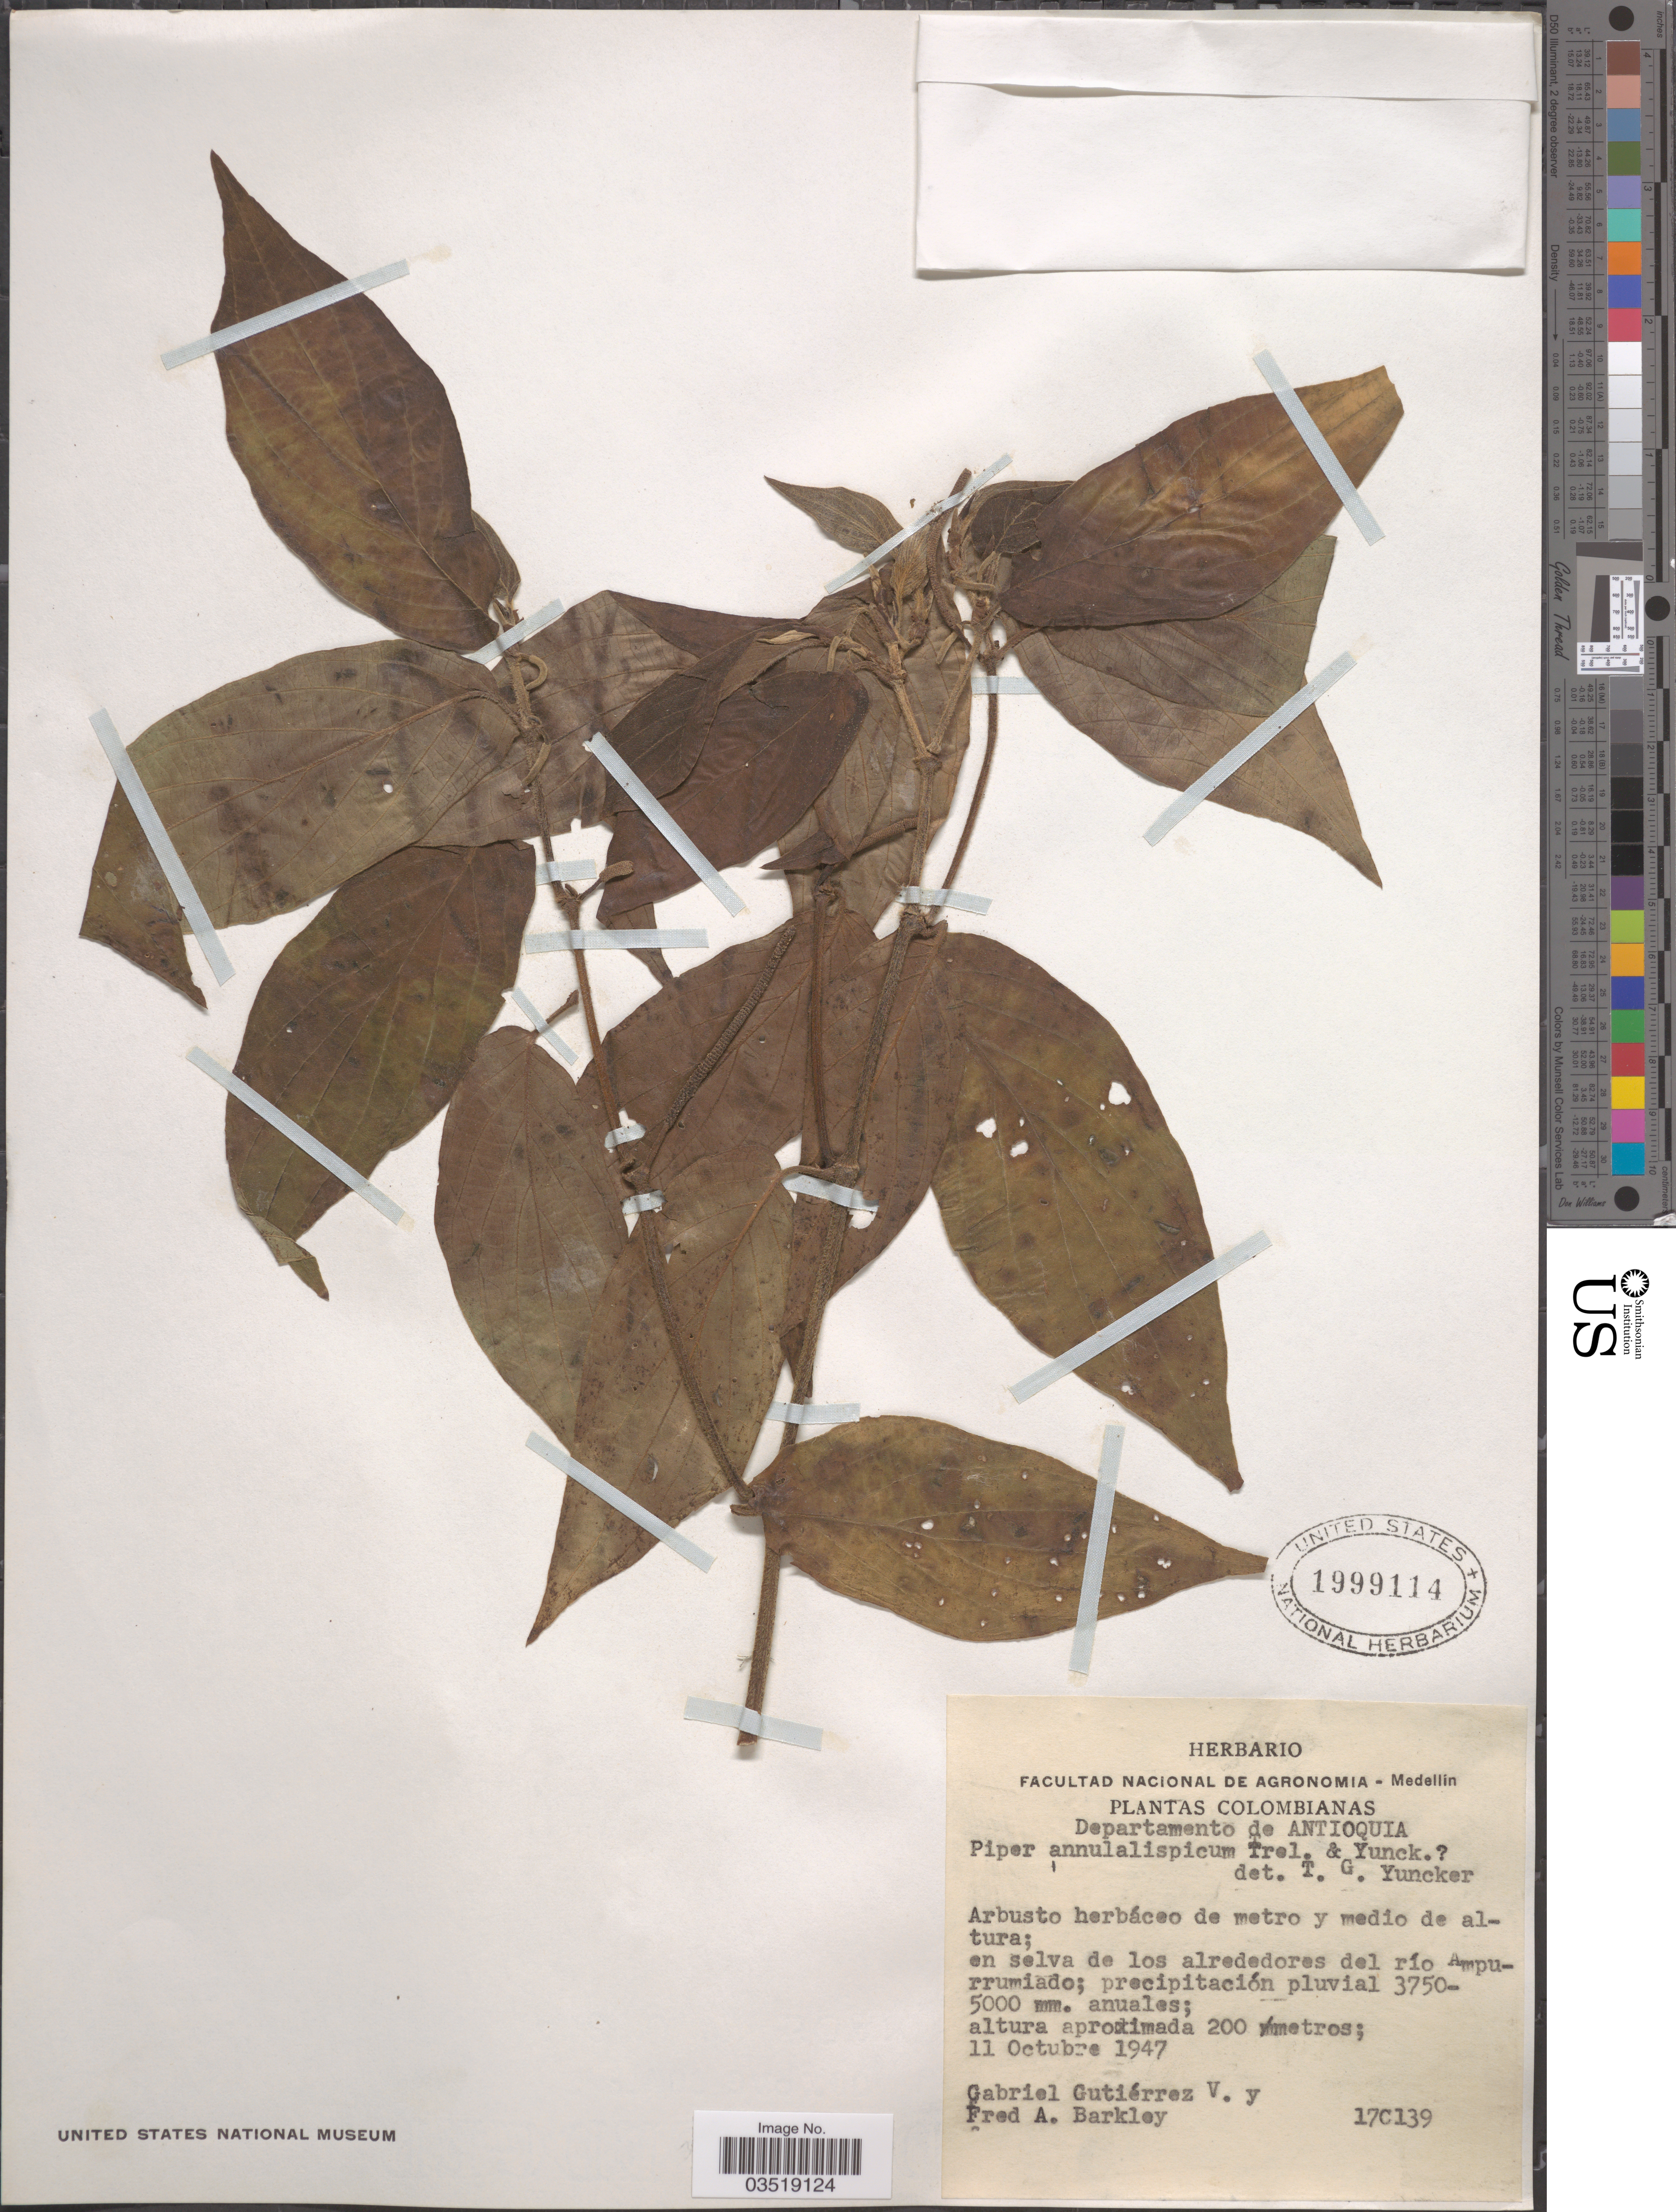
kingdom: Plantae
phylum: Tracheophyta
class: Magnoliopsida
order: Piperales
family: Piperaceae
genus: Piper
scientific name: Piper annulatispicum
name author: Trel. & Yunck.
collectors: G. Gutiérrez V. & F. A. Barkley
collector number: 17C139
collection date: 1947-10-11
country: Colombia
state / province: Antioquia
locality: Departamento de Antioquia. En selva de los alrededores del río Ampurrumiado.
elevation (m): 200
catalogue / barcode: US 1999114